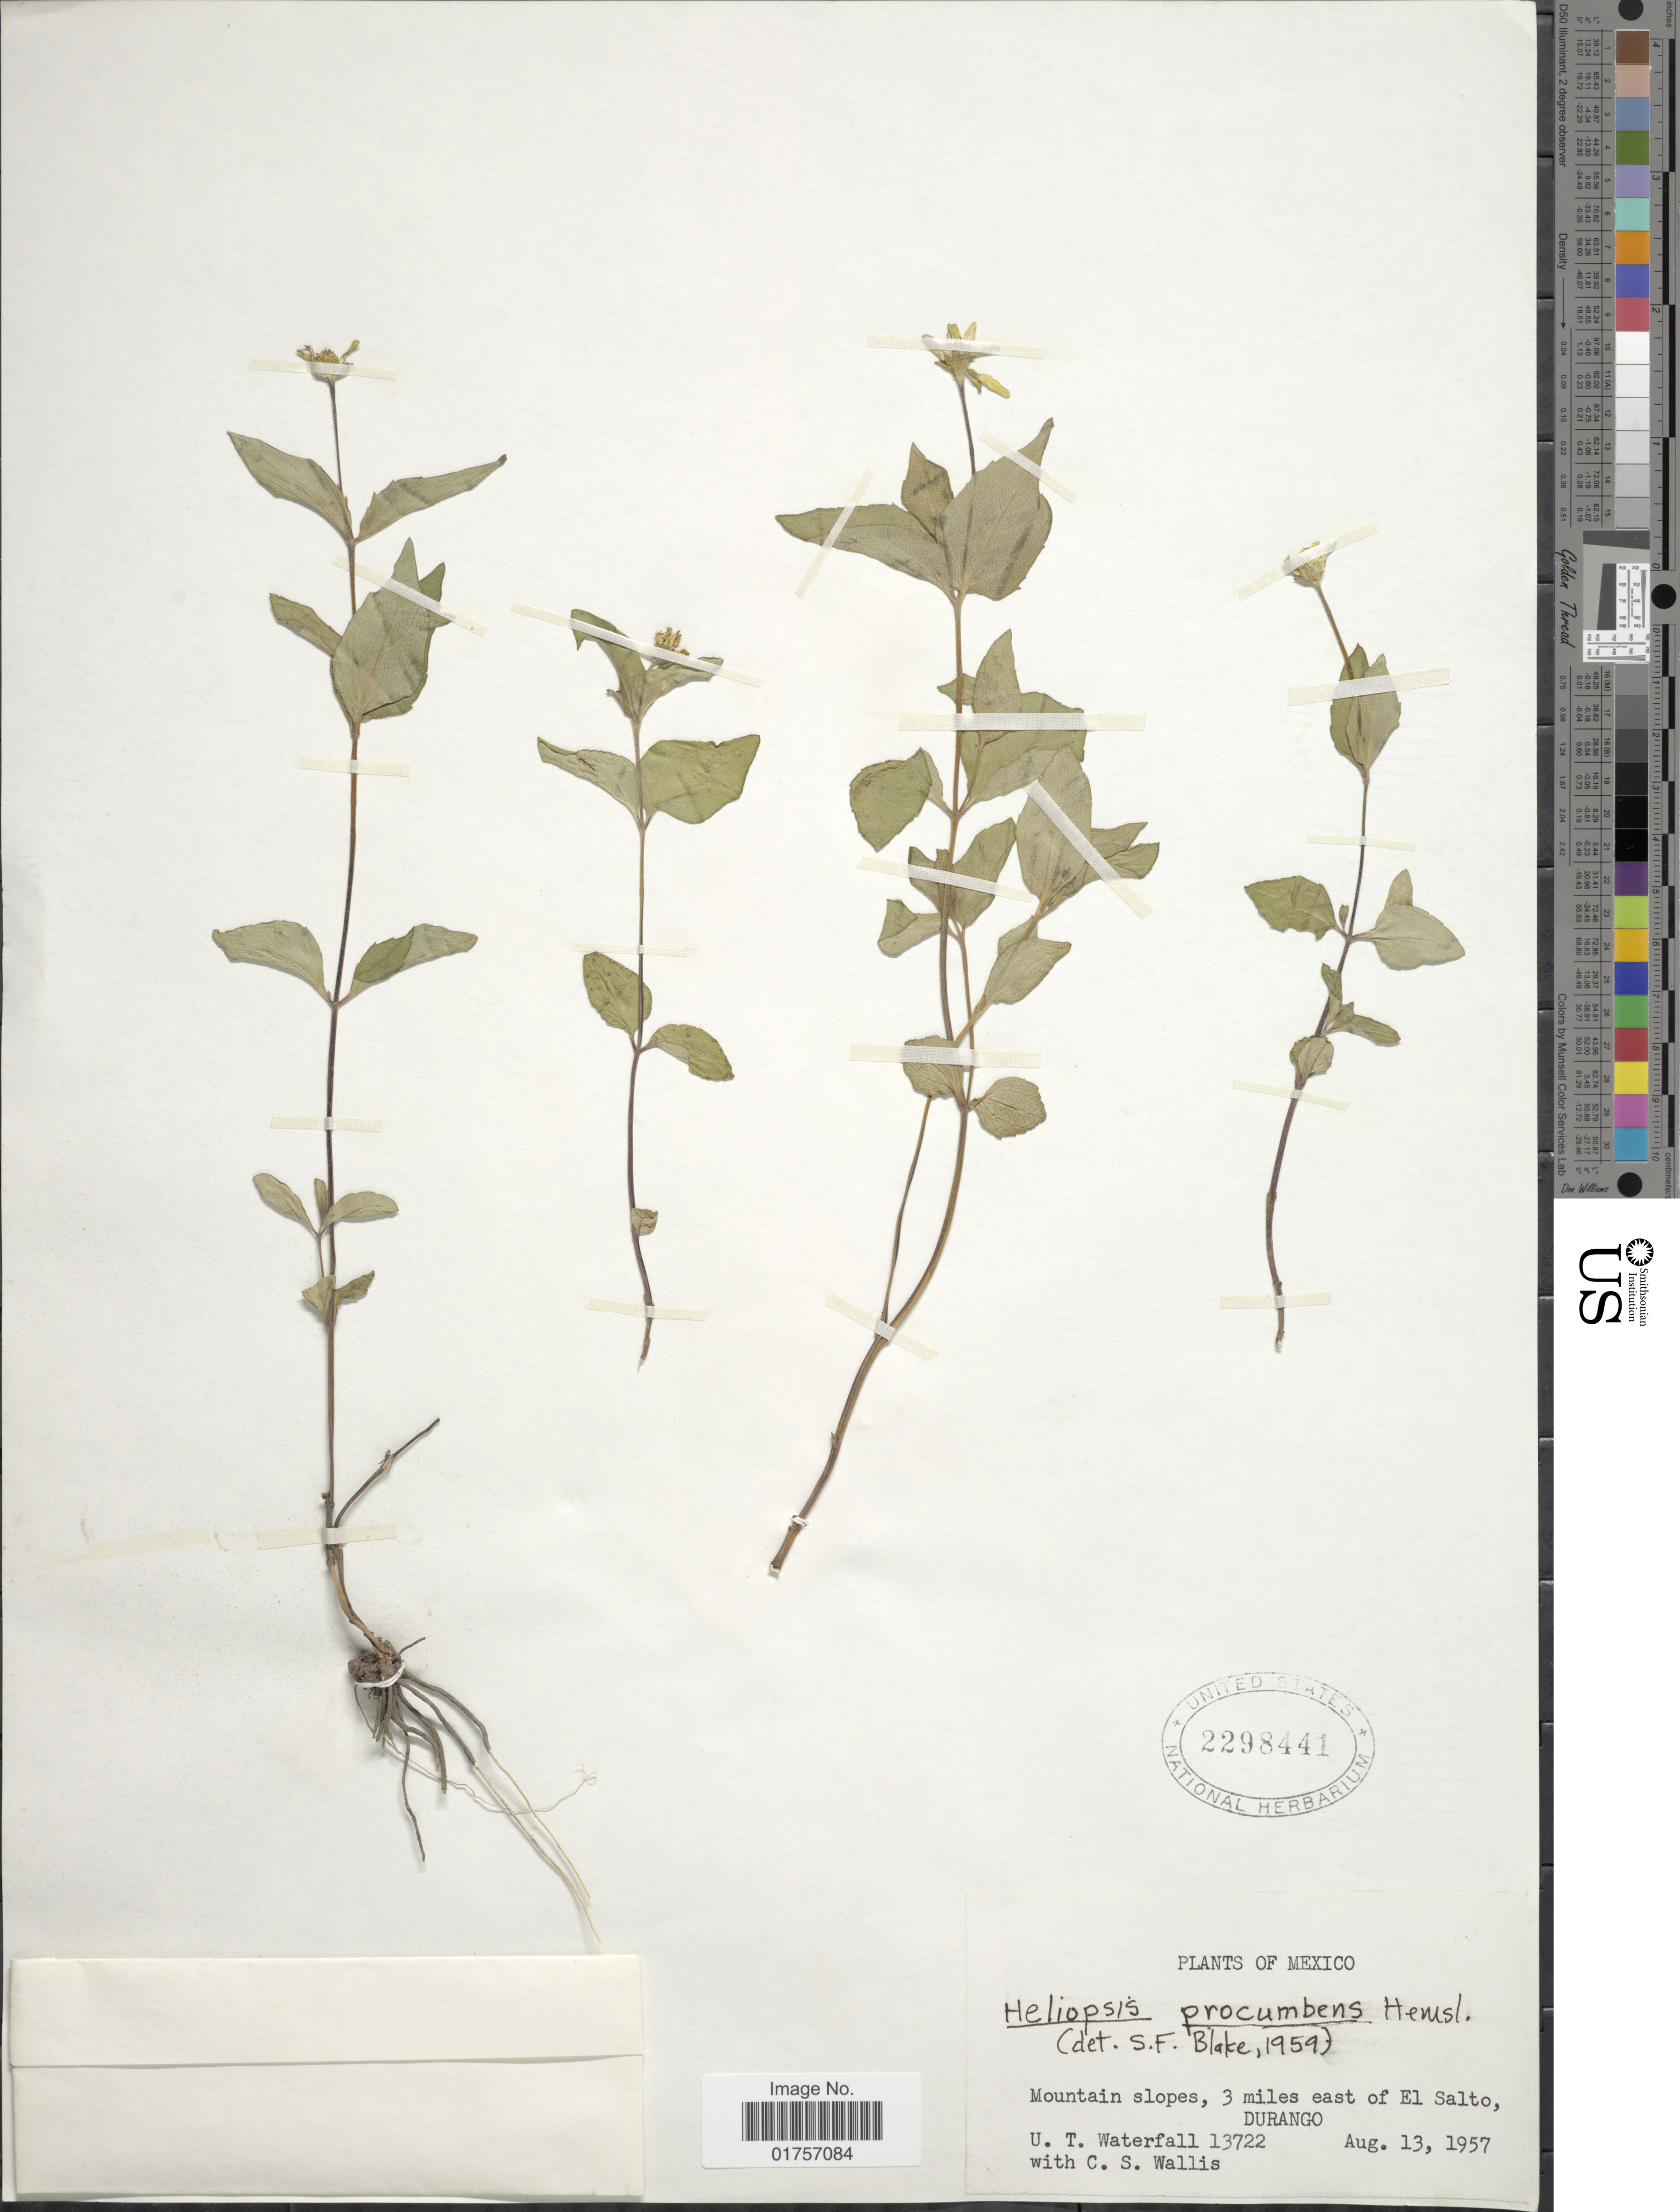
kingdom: Plantae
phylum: Tracheophyta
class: Magnoliopsida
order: Asterales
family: Asteraceae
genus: Heliopsis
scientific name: Heliopsis procumbens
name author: Hemsl.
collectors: U. T. Waterfall & C. S. Wallis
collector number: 13722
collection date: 1957-08-13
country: Mexico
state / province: Durango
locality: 3 miles east of El Salto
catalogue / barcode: US 2298441